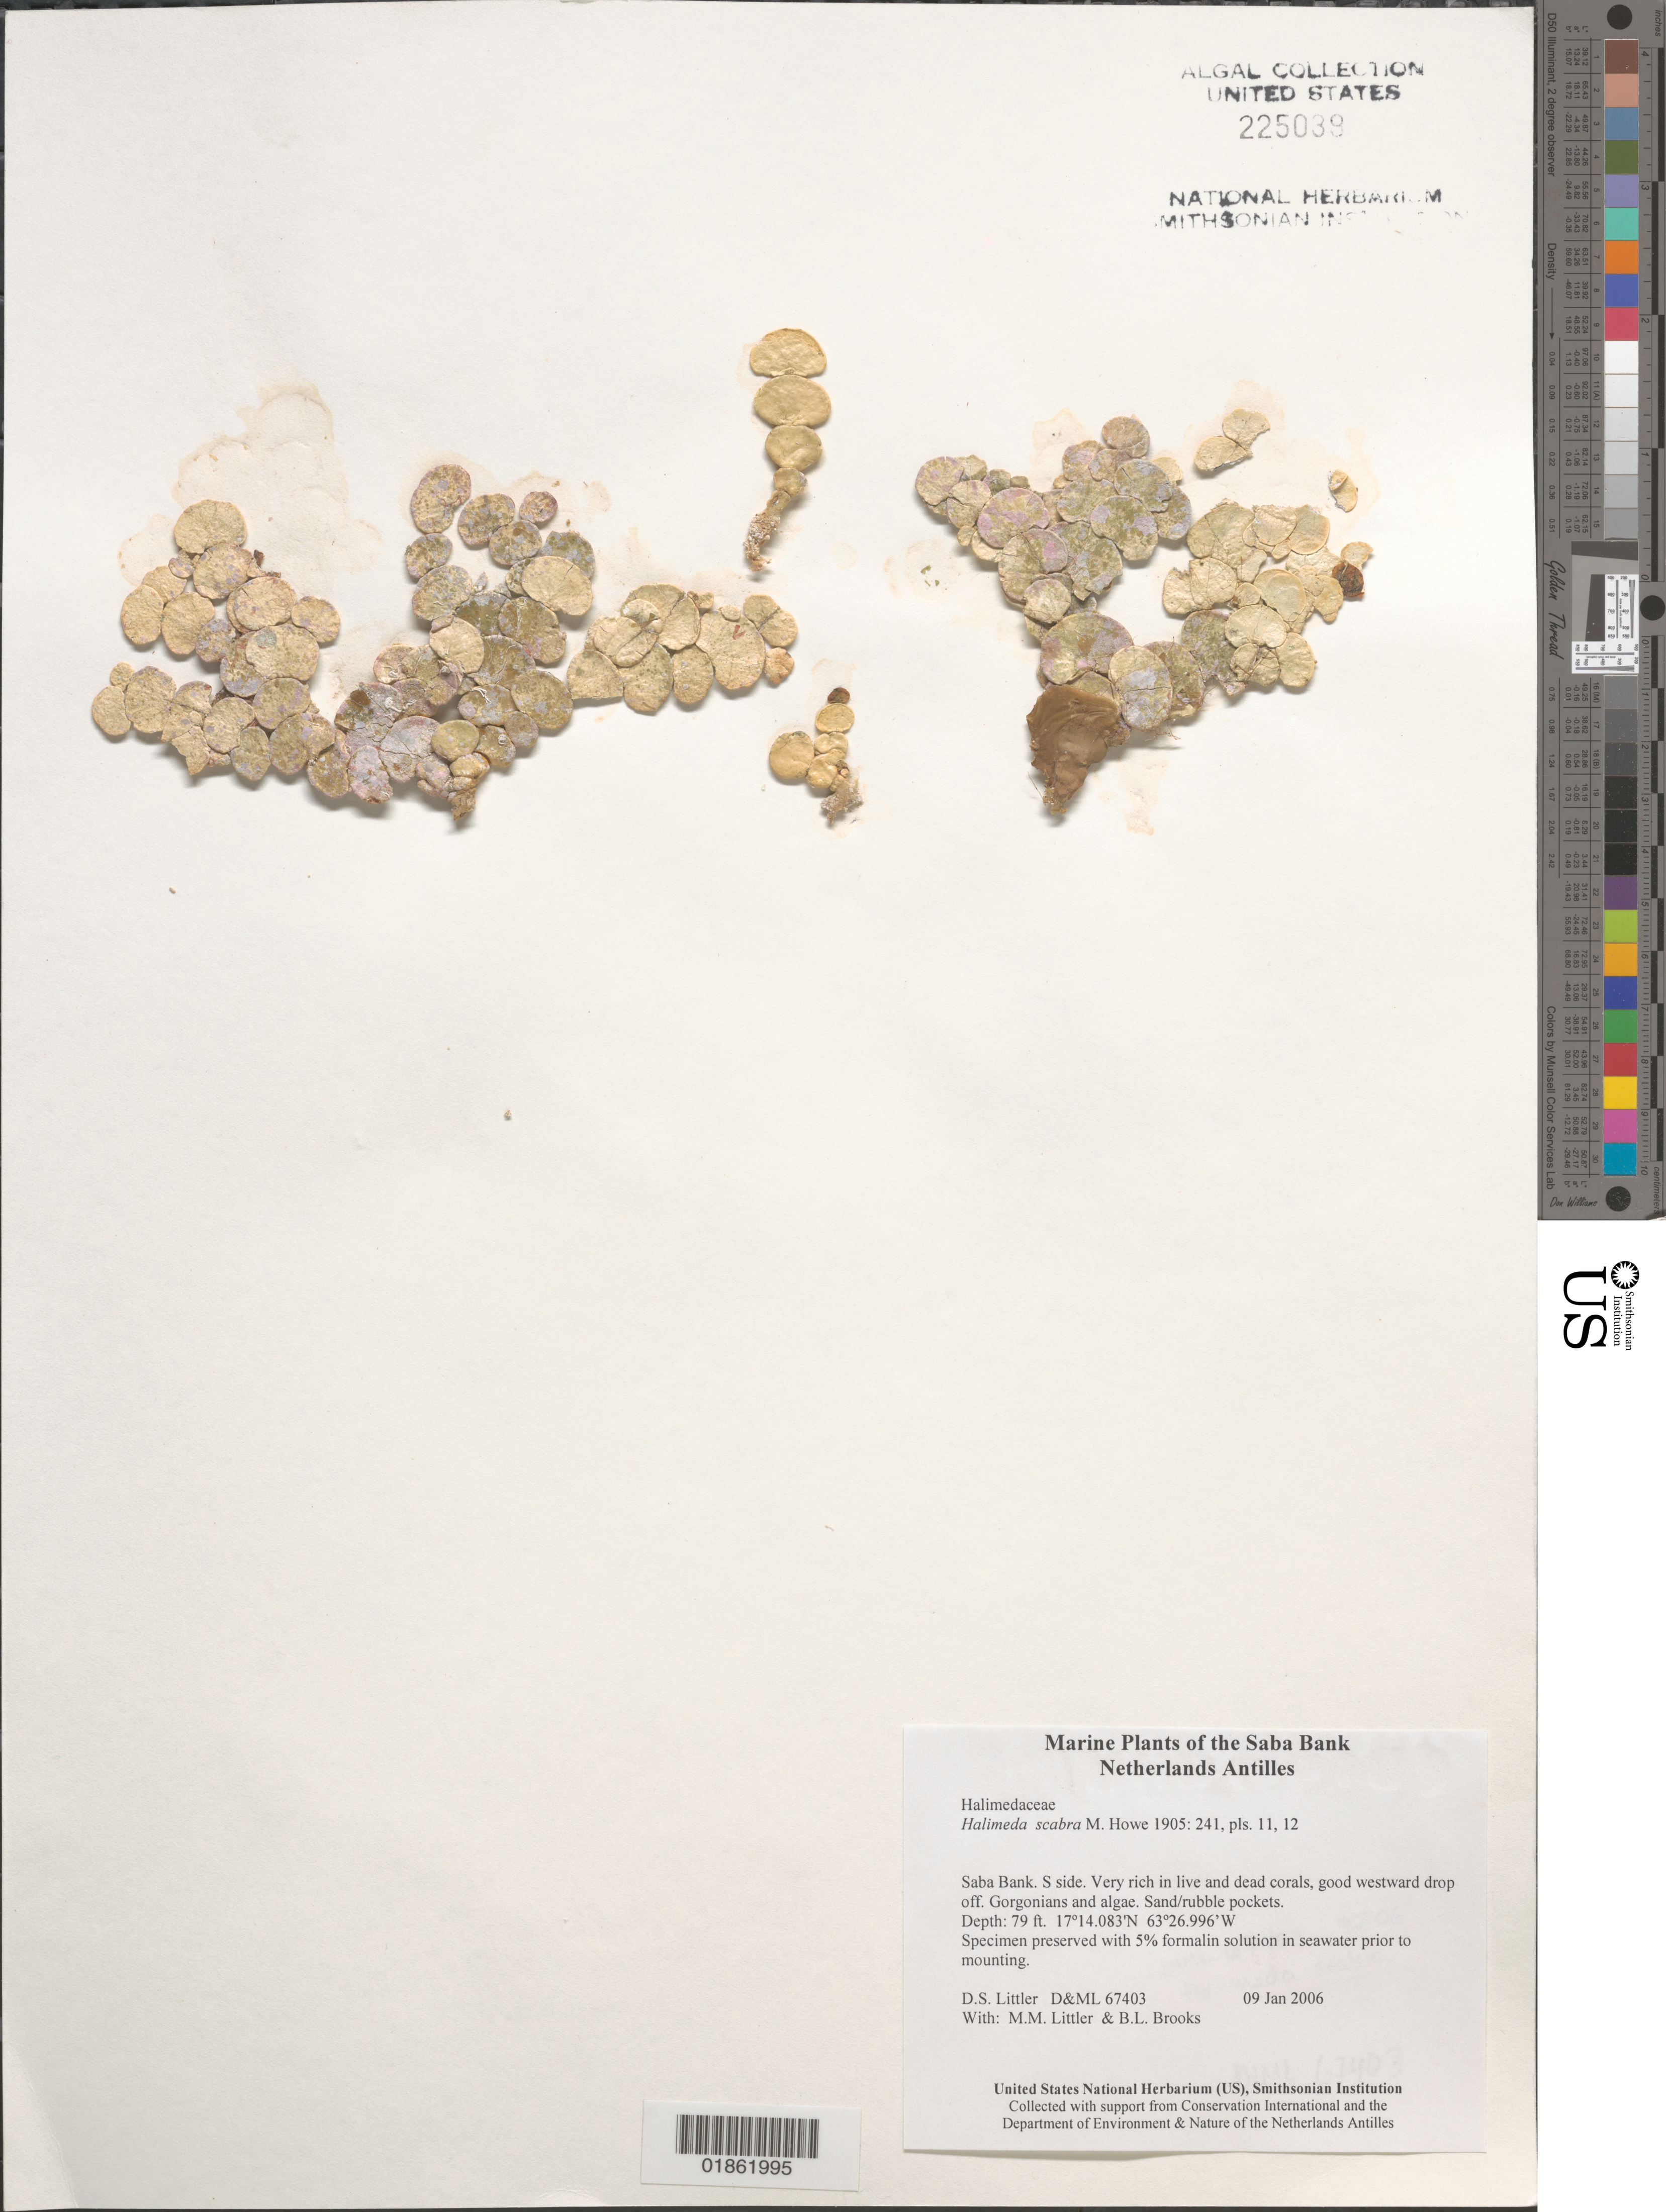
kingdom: Plantae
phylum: Chlorophyta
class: Ulvophyceae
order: Bryopsidales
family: Halimedaceae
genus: Halimeda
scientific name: Halimeda scabra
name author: M. Howe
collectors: D. S. Littler & M. M. Littler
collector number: D&ML 67403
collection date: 2006-01-09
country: Netherlands Antilles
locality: Saba Bank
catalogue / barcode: US 225039